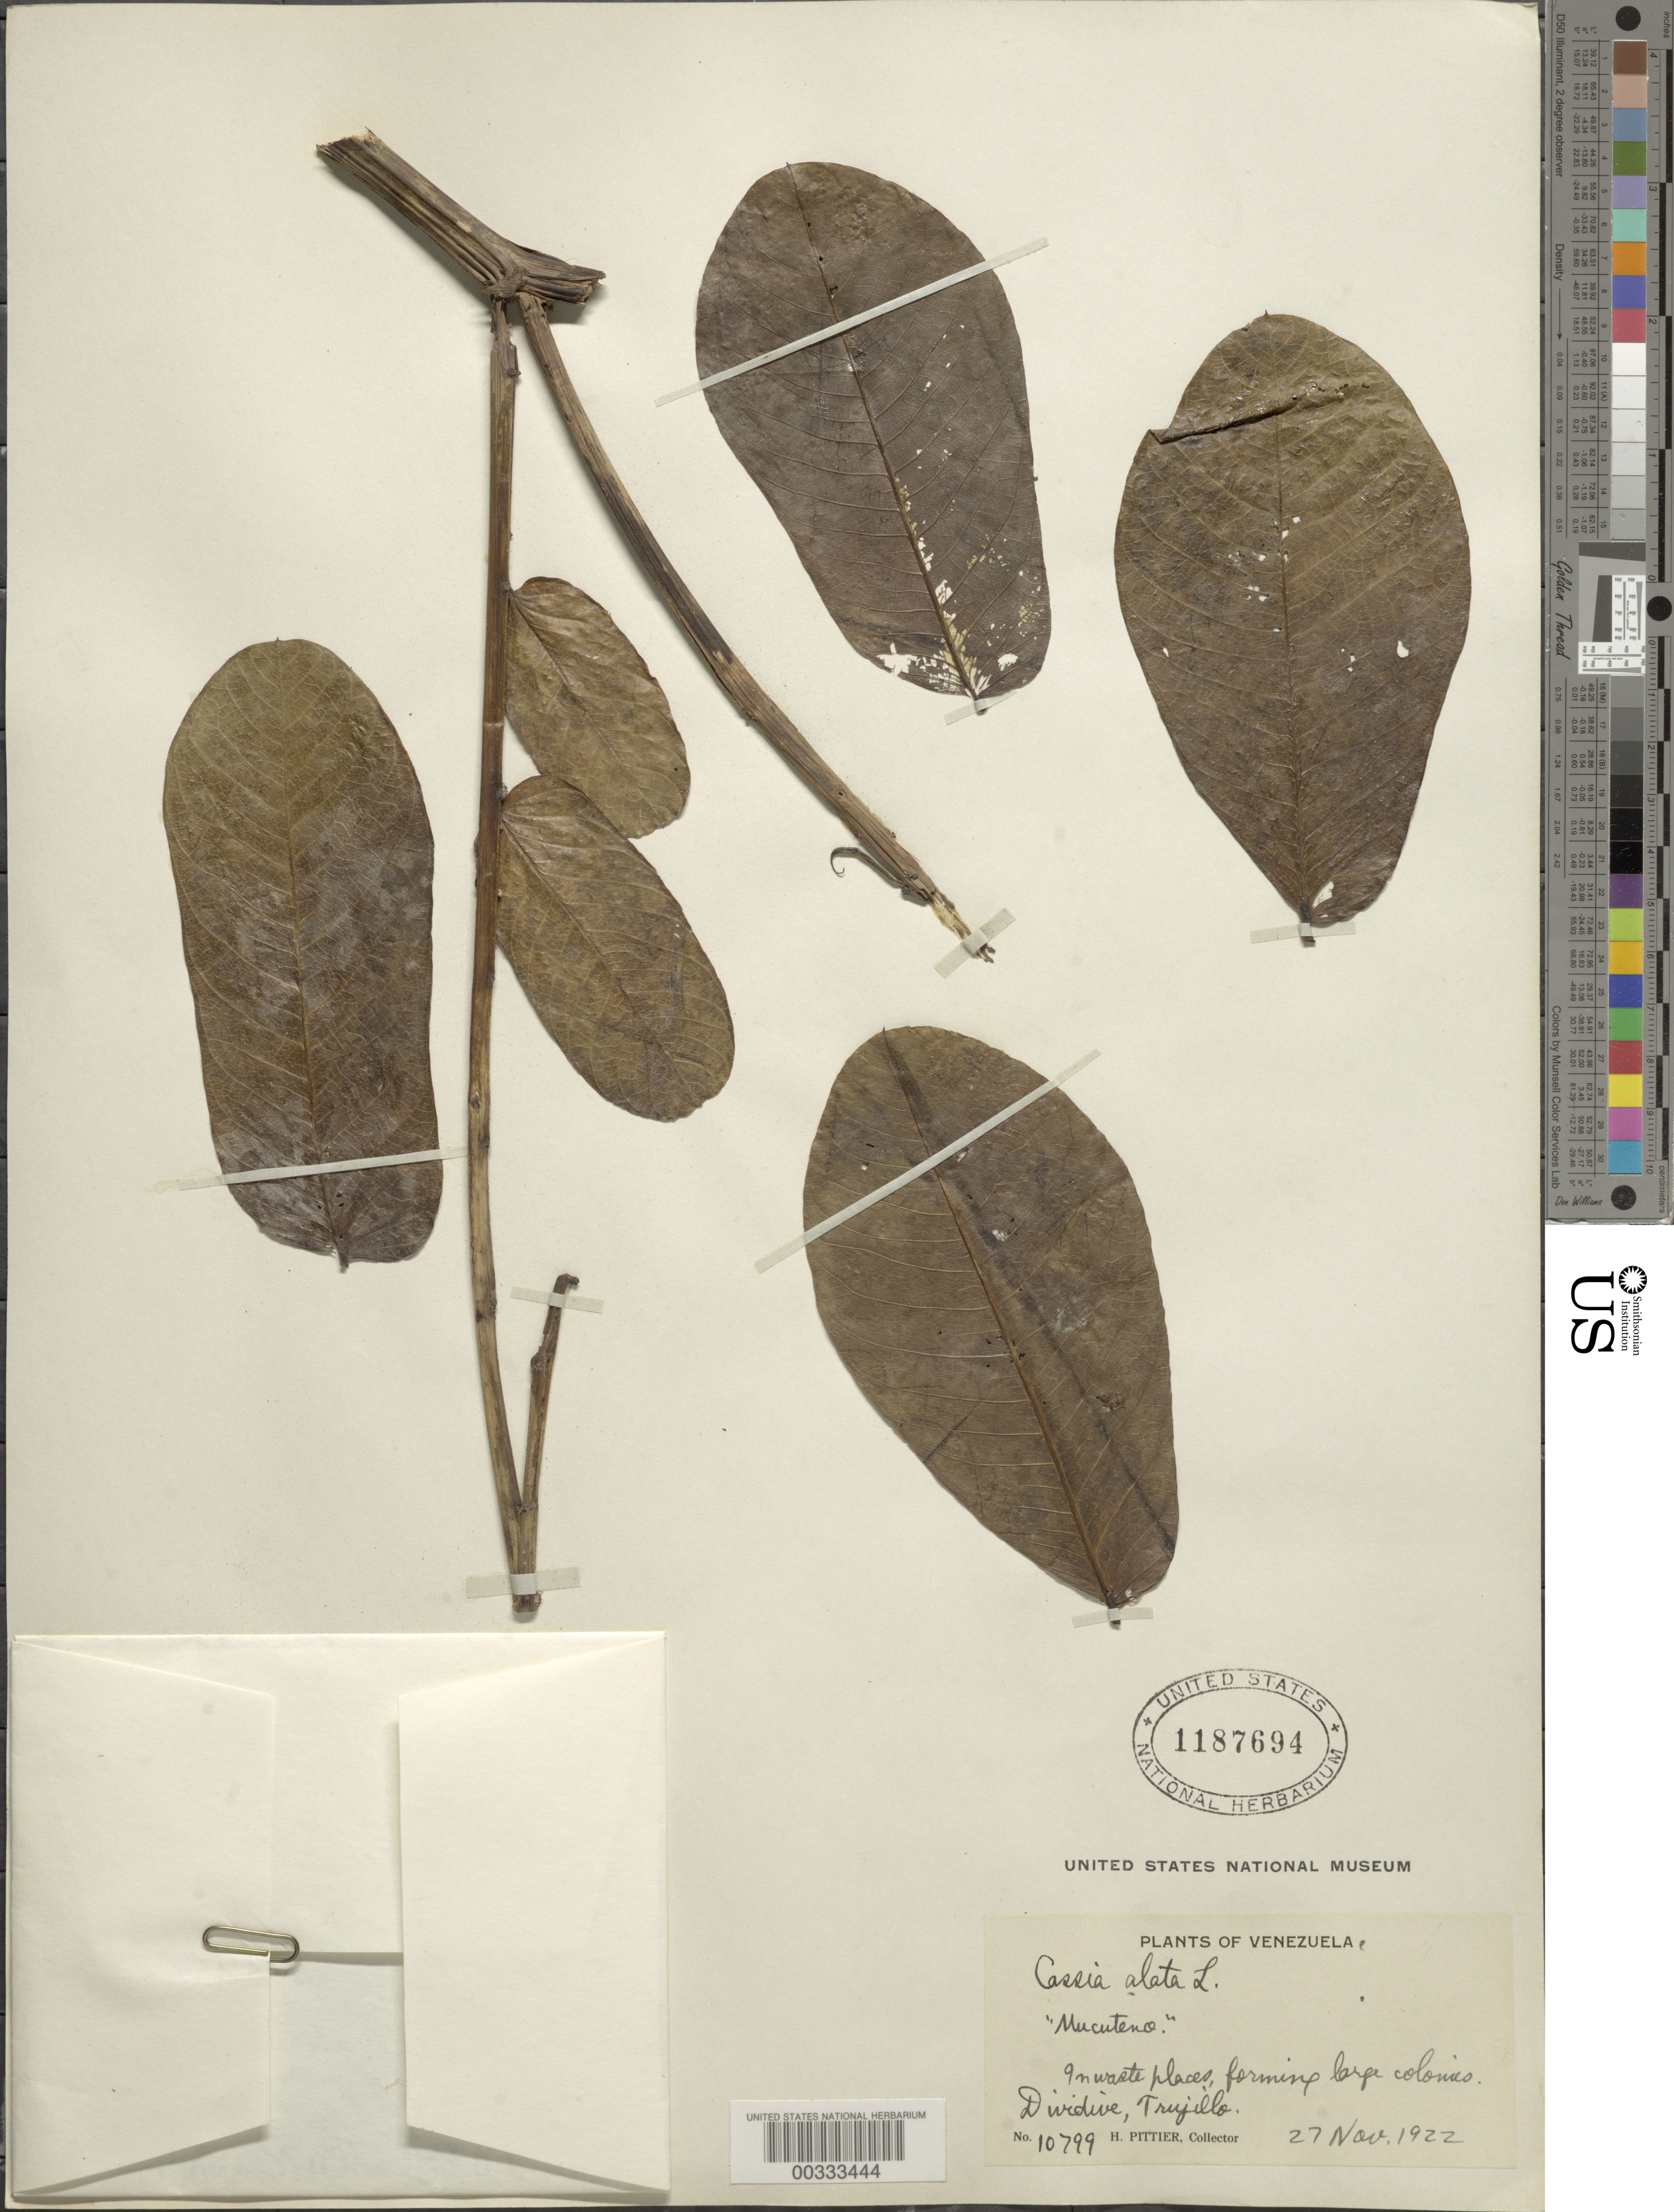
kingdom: Plantae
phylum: Tracheophyta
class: Magnoliopsida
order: Fabales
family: Fabaceae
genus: Senna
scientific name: Senna alata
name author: (L.) Roxb.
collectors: H. F. Pittier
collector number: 10799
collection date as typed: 27 Nov 1922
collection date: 1922-11-27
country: Venezuela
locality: Dividive, trujillo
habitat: In waste places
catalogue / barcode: US 1187694